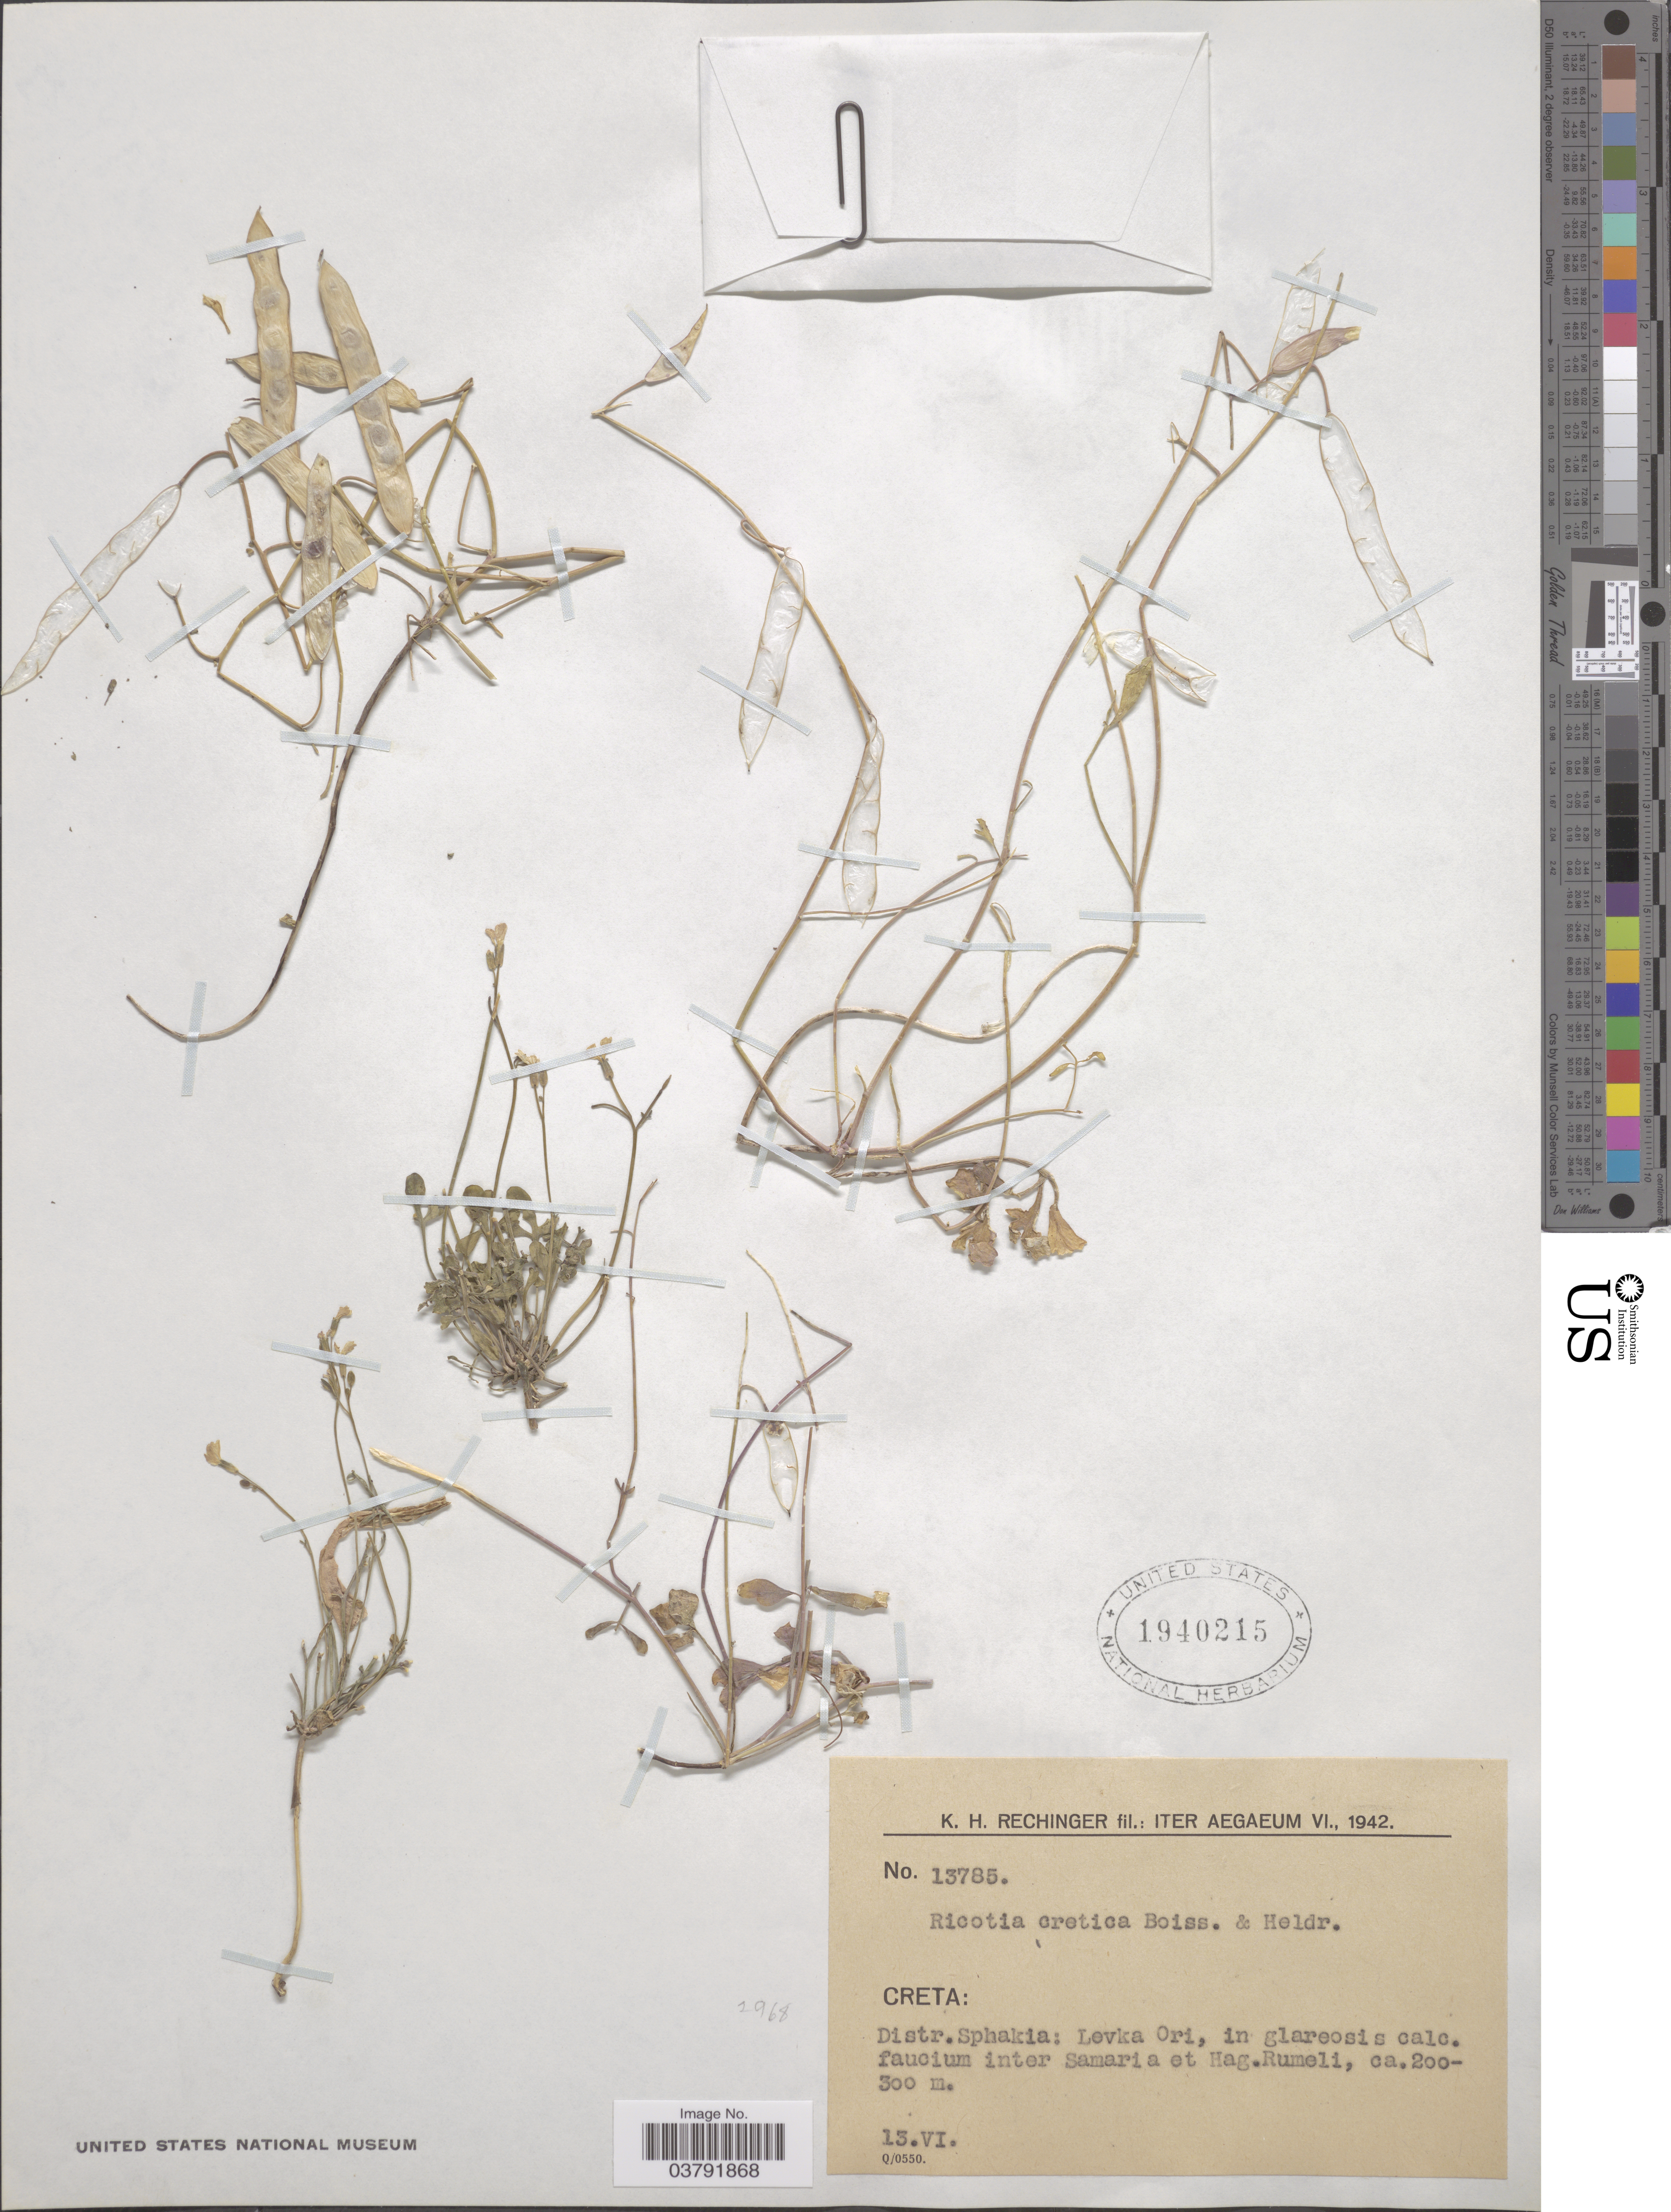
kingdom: Plantae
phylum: Tracheophyta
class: Magnoliopsida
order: Brassicales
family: Brassicaceae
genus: Ricotia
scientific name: Ricotia cretica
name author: Boiss. & Heldr.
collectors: K. H. Rechinger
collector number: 13785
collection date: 1942-06-13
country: Greece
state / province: Crete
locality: Iter Aegaeum. Distr. Sphakia: Levka Ori, in glareosis calc. faucium inter Samaria et Hag. Rumeli.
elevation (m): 200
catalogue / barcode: US 1940215